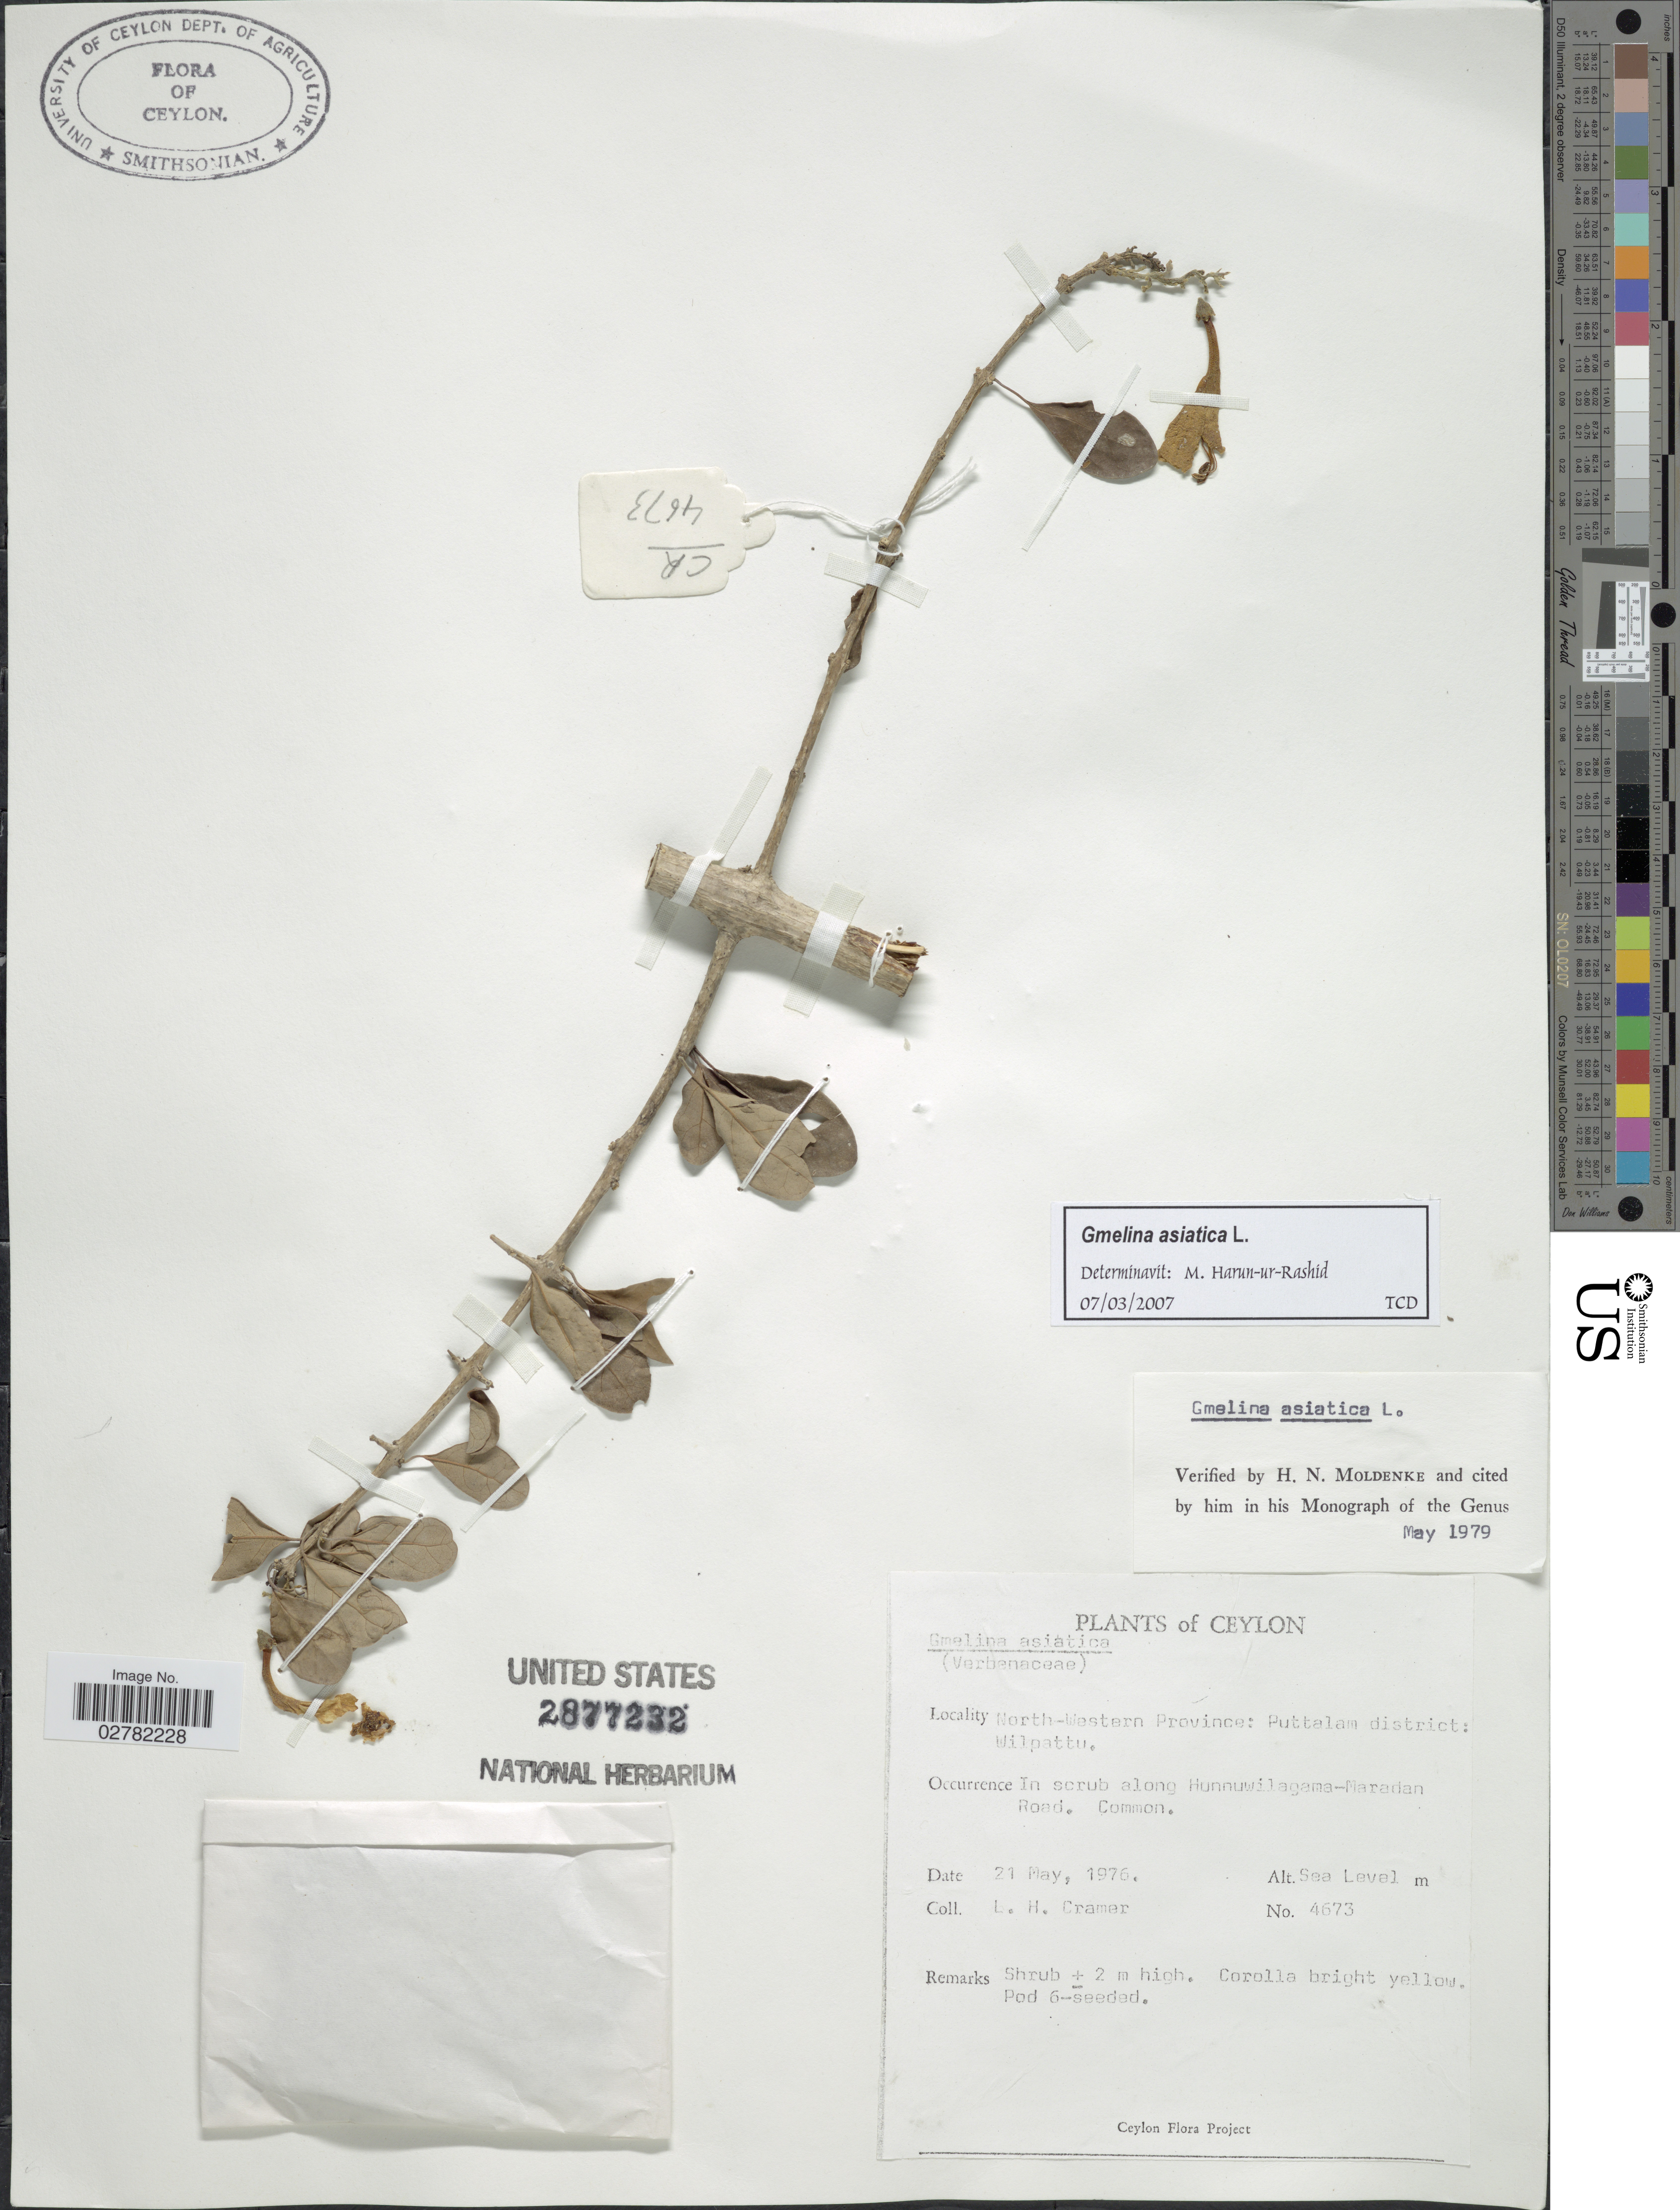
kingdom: Plantae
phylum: Tracheophyta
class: Magnoliopsida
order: Lamiales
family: Lamiaceae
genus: Gmelina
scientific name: Gmelina asiatica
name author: L.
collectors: L. H. Cramer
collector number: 4673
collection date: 1976-05-21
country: Sri Lanka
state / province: North Western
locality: Ceylon. North-Western Province: Puttalam district: Wilpattu. In scrub along Hunnuwilagama-Maradan Road.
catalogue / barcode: US 2877232